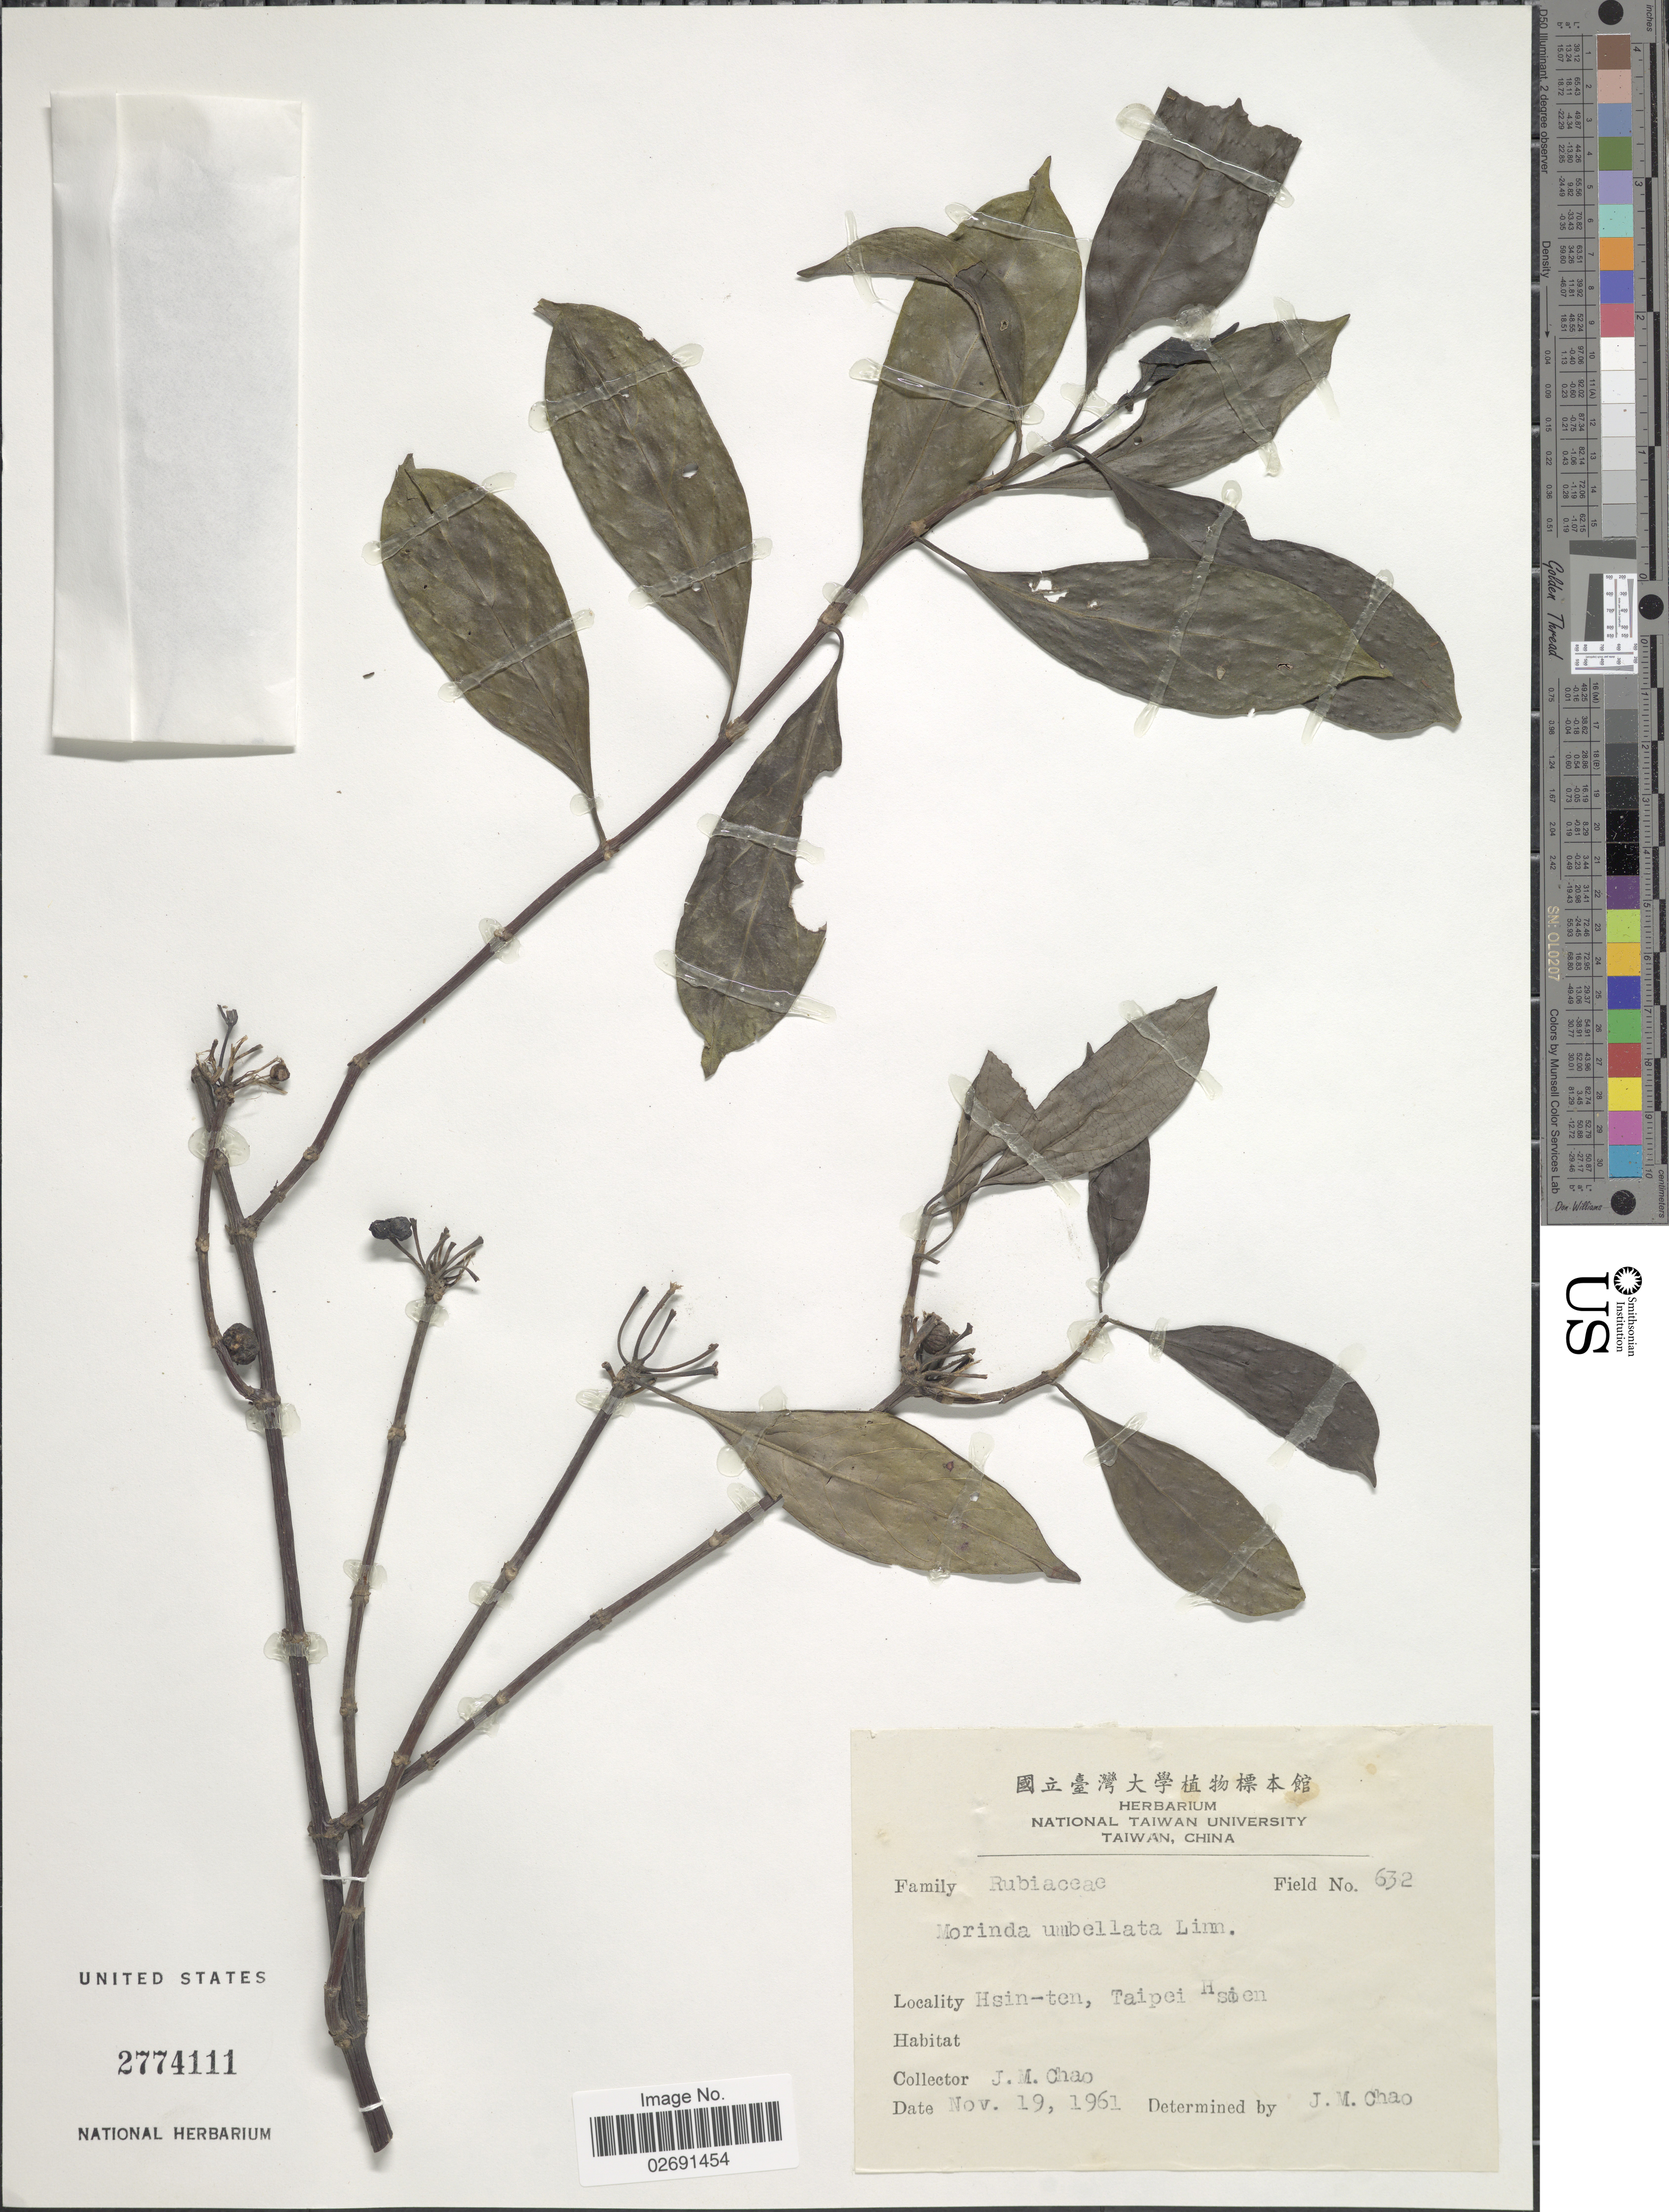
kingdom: Plantae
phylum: Tracheophyta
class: Magnoliopsida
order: Gentianales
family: Rubiaceae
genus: Gynochthodes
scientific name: Gynochthodes umbellata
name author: (L.) Razafim. & B. Bremer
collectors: J. Chao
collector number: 632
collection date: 1961-11-19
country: Taiwan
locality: Hsin-ten, Taipei Hsien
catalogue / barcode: US 2774111